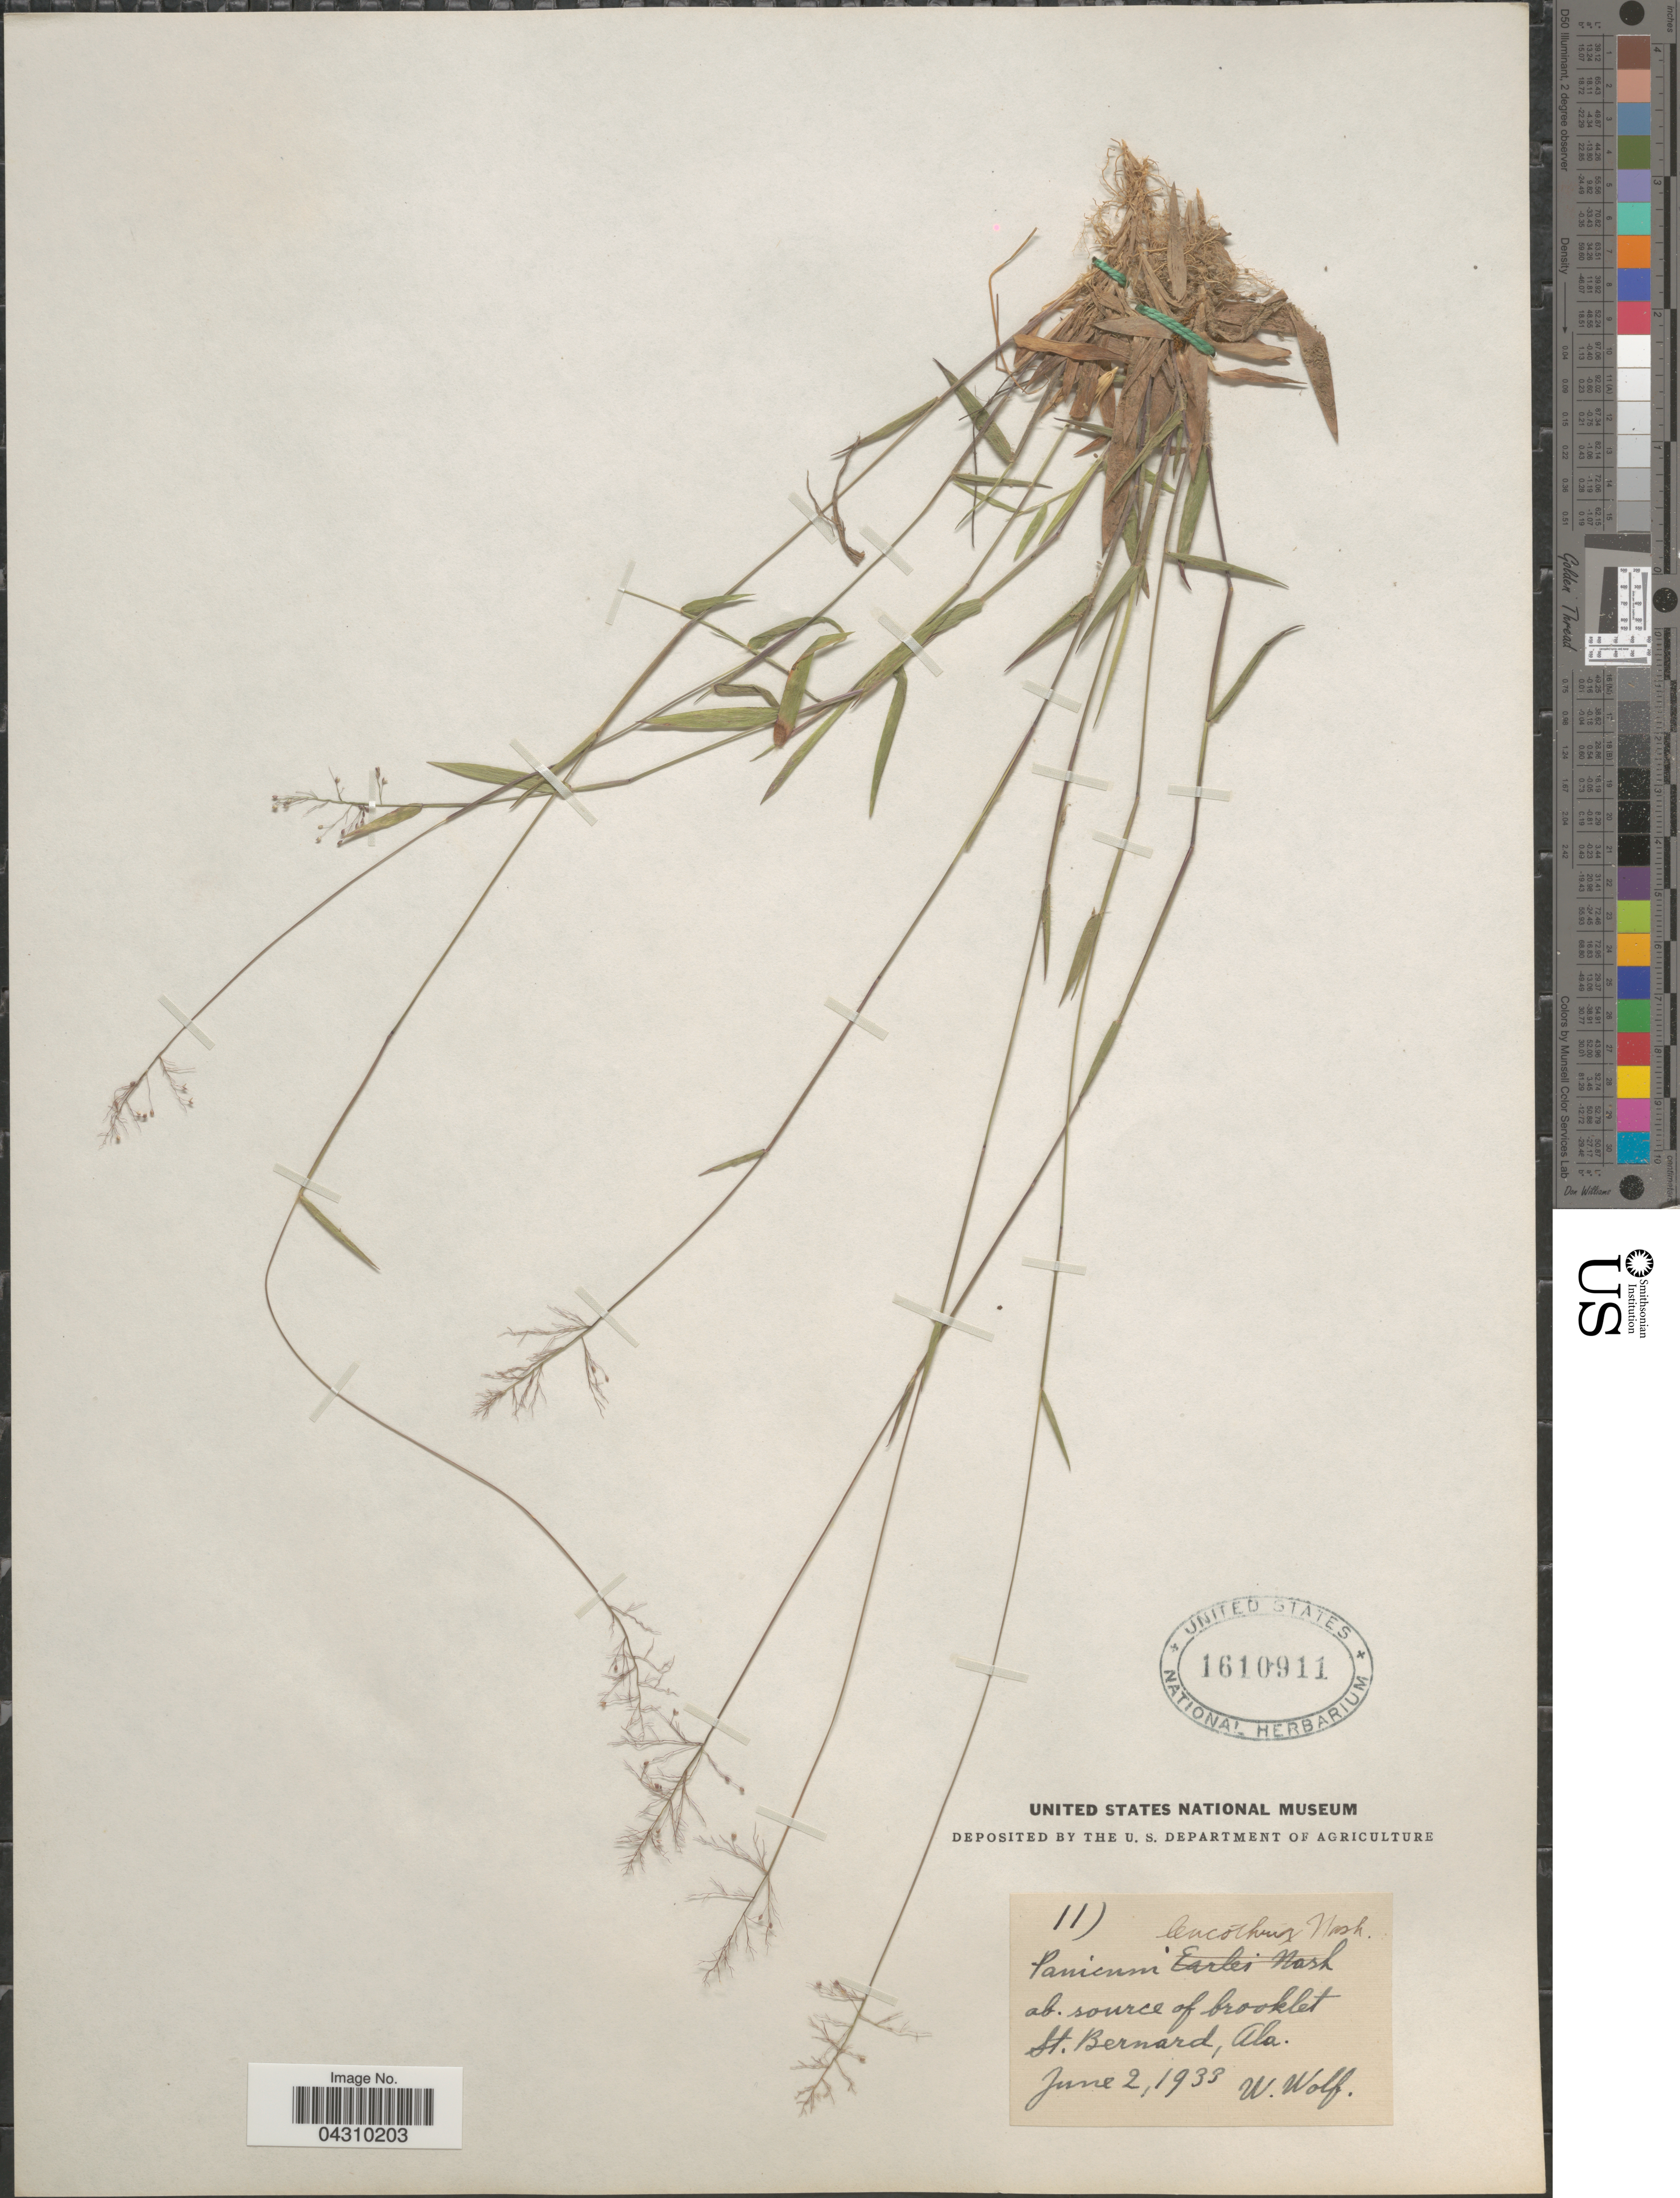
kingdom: Plantae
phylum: Tracheophyta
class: Liliopsida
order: Poales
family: Poaceae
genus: Dichanthelium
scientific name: Dichanthelium acuminatum var. acuminatum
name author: (Sw.) Gould & C.A. Clark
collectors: W. Wolf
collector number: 11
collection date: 1933-06-02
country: United States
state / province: Alabama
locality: Source of brooklet St. Bernard.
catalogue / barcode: US 1610911